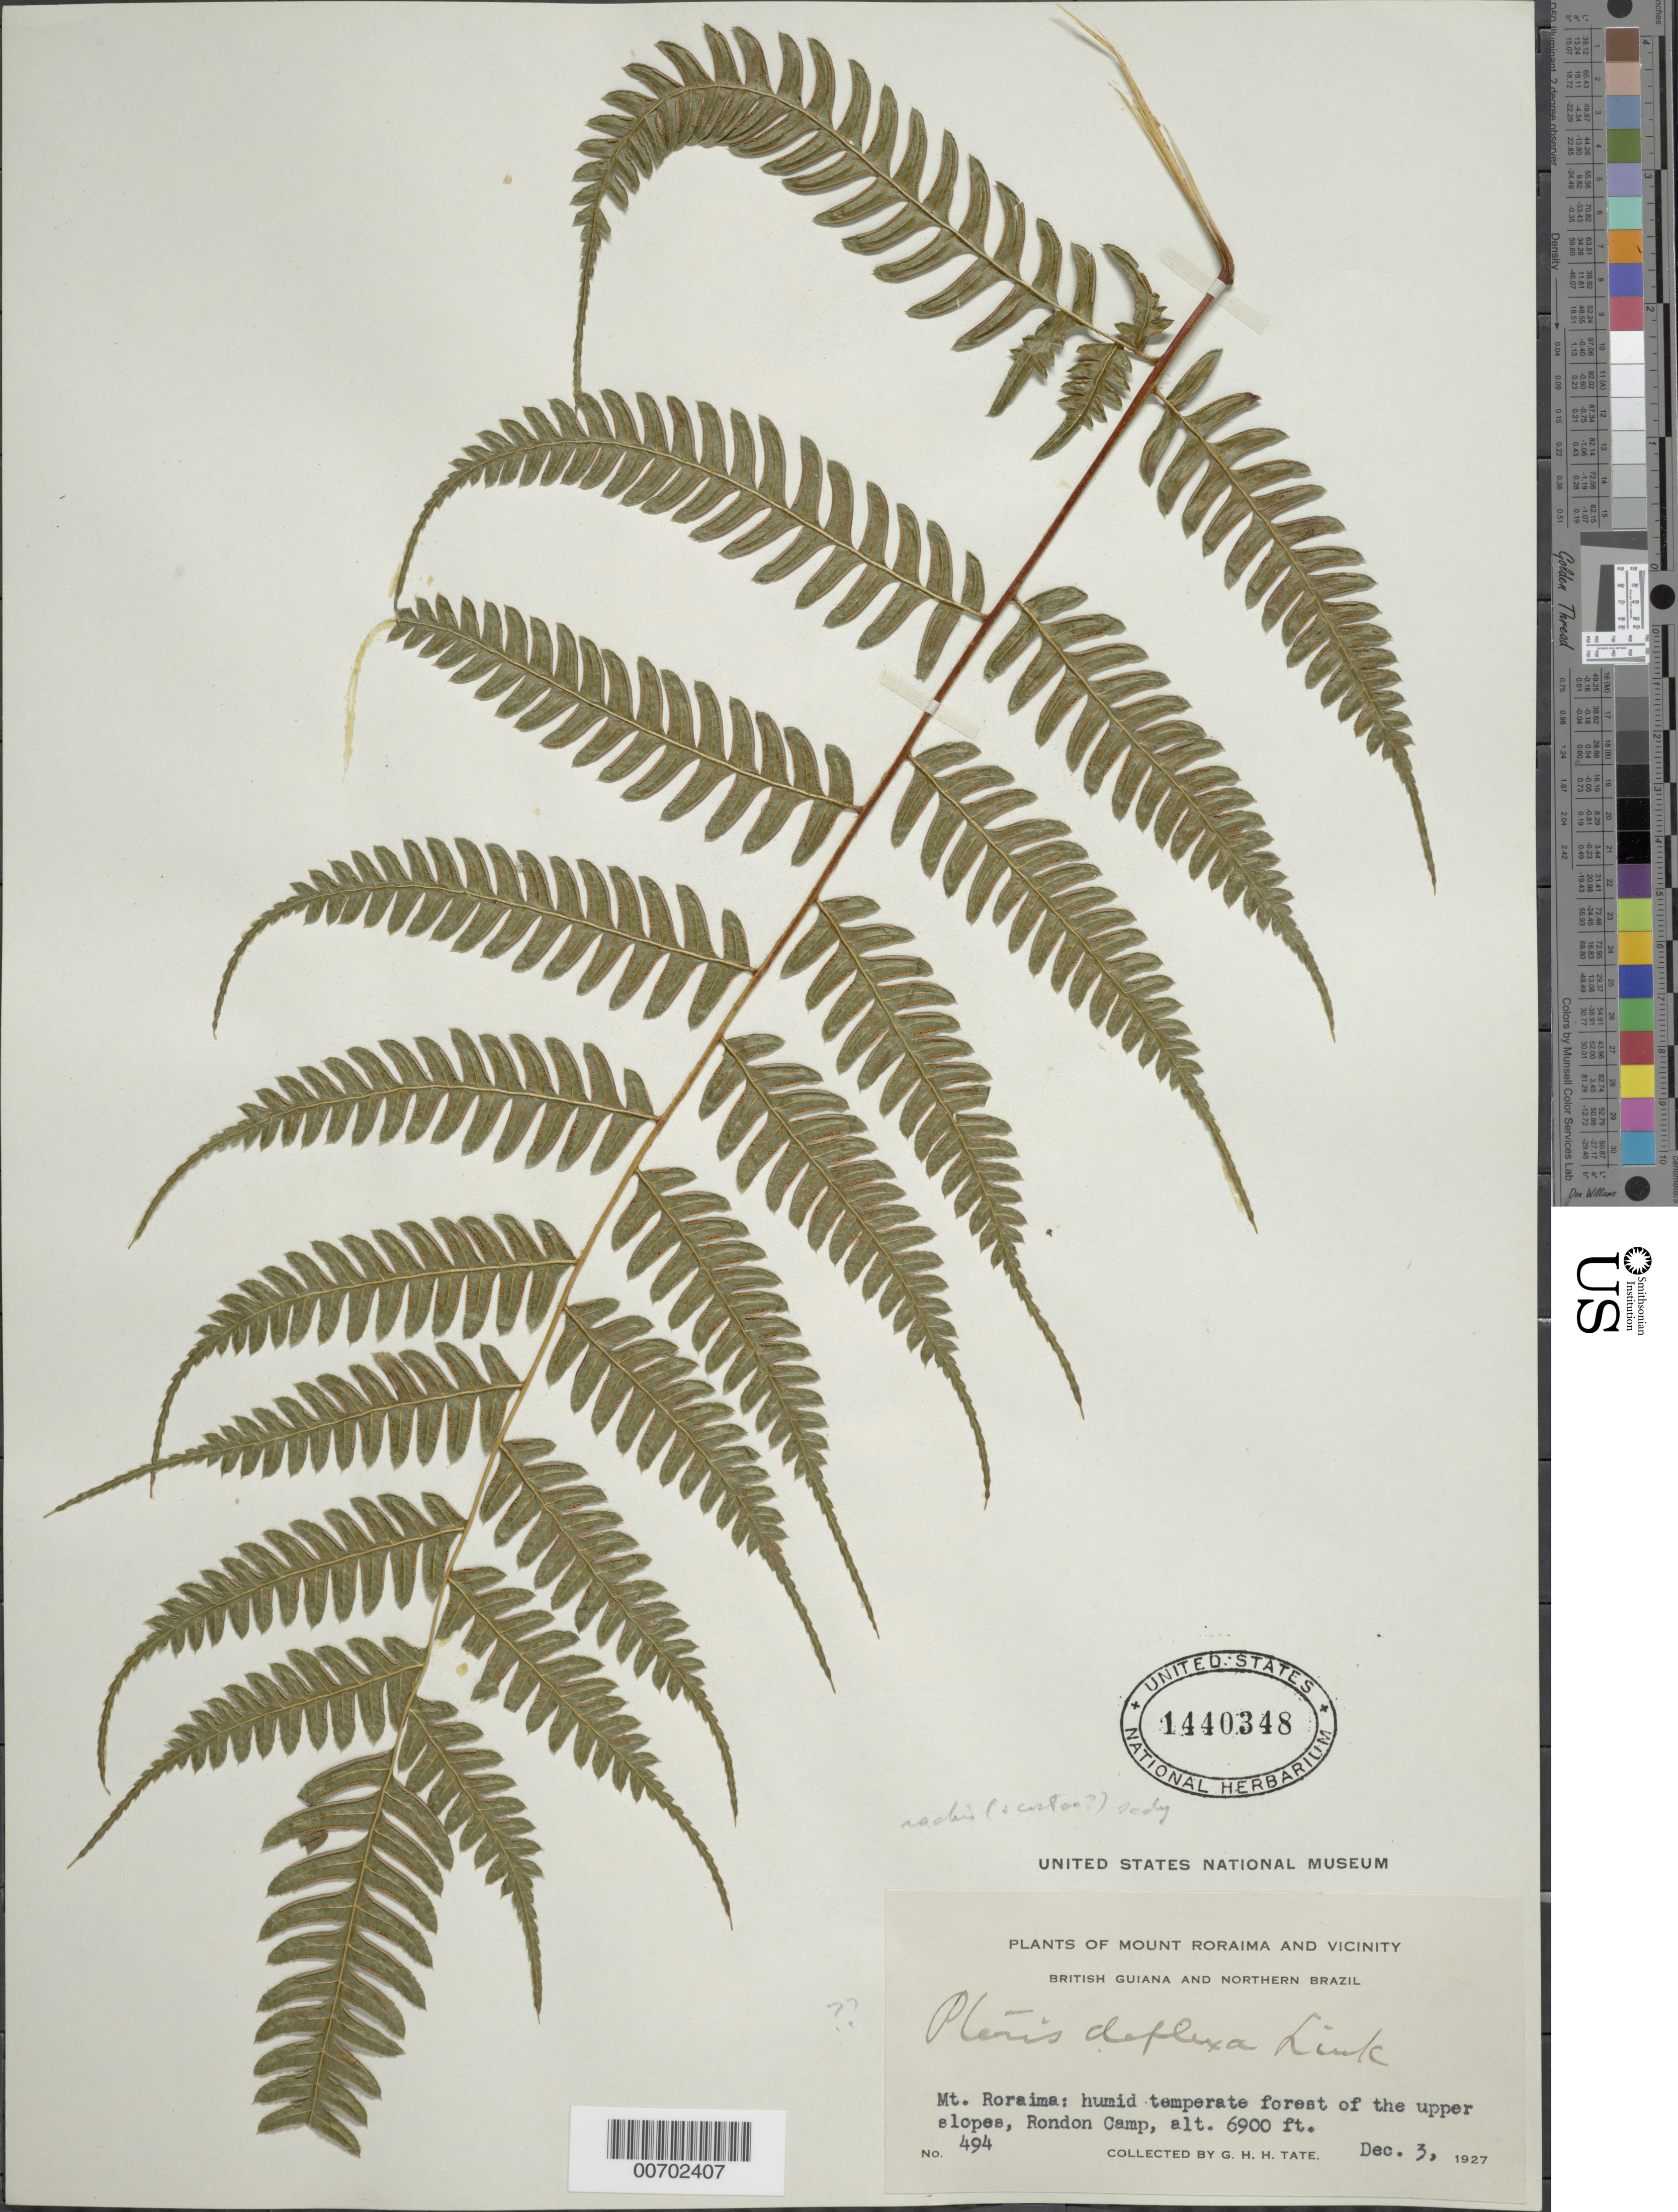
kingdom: Plantae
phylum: Tracheophyta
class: Polypodiopsida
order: Polypodiales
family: Pteridaceae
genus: Pteris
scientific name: Pteris sp.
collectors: G. H. H.Tate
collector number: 494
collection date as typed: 3-Dec-27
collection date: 1927-12-03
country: Guyana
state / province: Cuyuni-Mazaruni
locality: Mt. Roraima, Rondón Camp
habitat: Humid temperate forest of upper slopes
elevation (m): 2103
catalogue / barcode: US 1440348